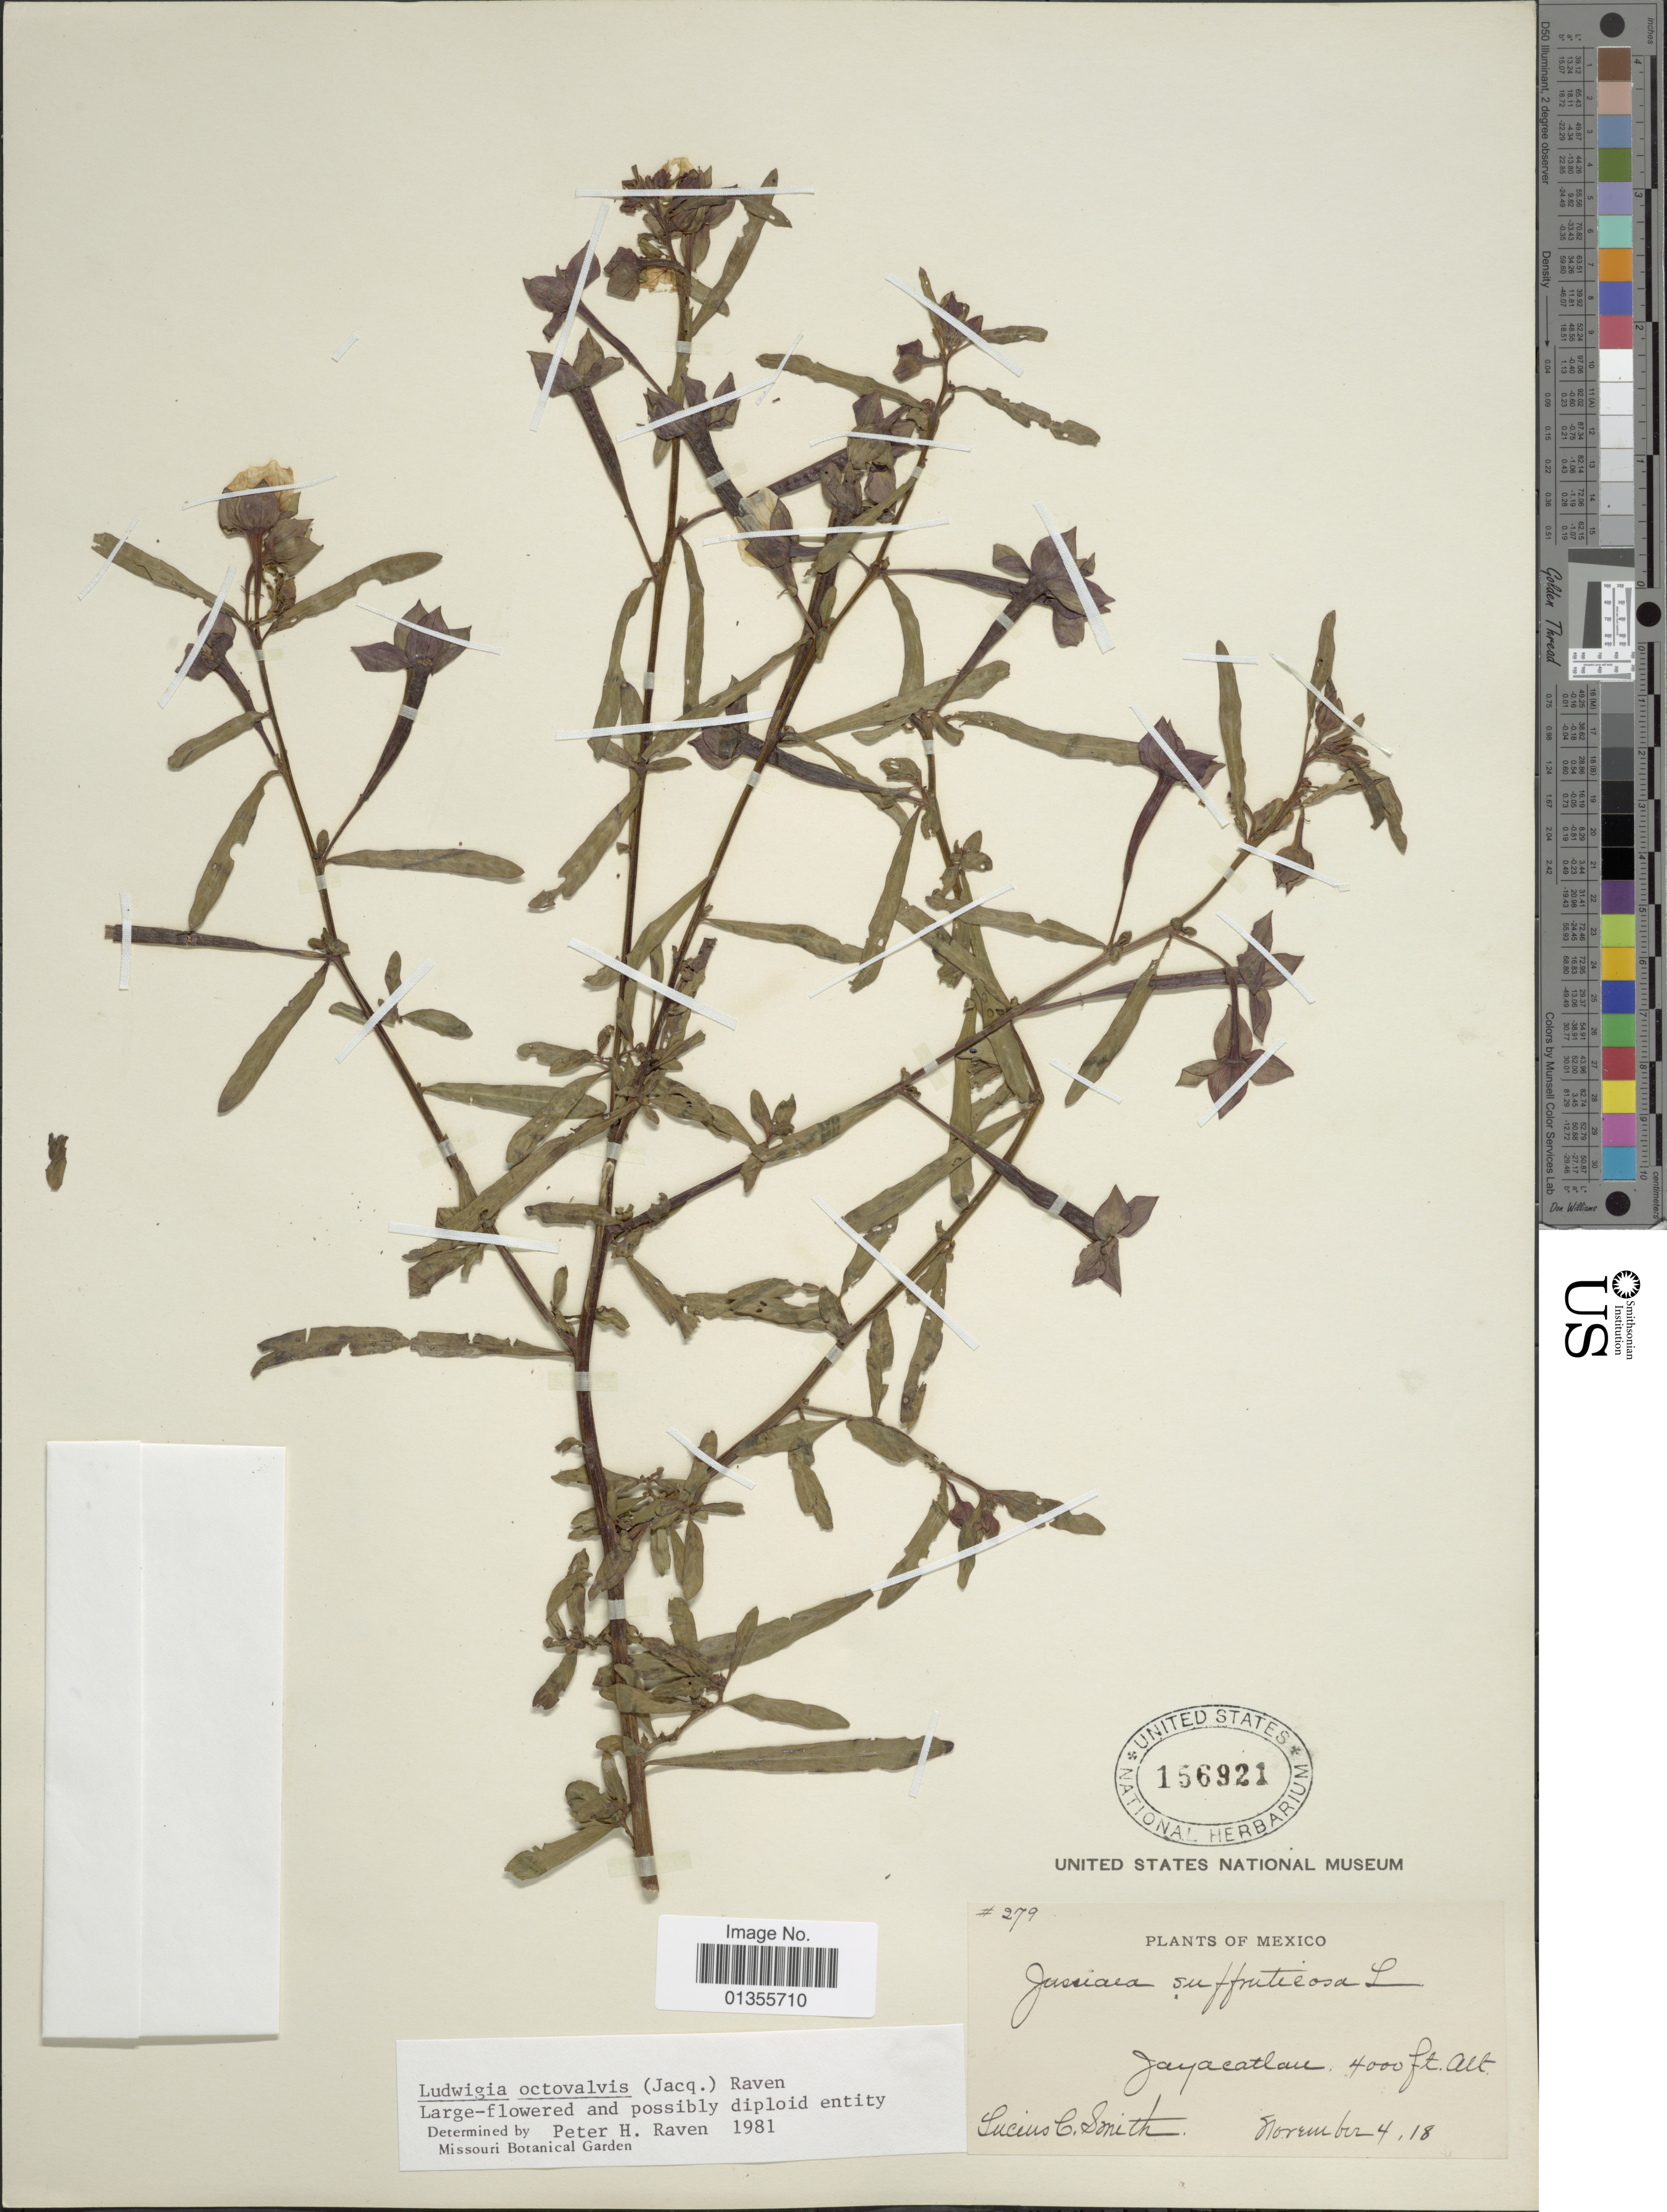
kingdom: Plantae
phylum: Tracheophyta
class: Magnoliopsida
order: Myrtales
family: Onagraceae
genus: Ludwigia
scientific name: Ludwigia octovalvis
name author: (Jacq.) P.H. Raven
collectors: L. C. Smith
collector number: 279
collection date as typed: Transcribed d/m/y: 4/11/18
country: Mexico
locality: Jayacatlan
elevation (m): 1219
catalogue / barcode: US 156921